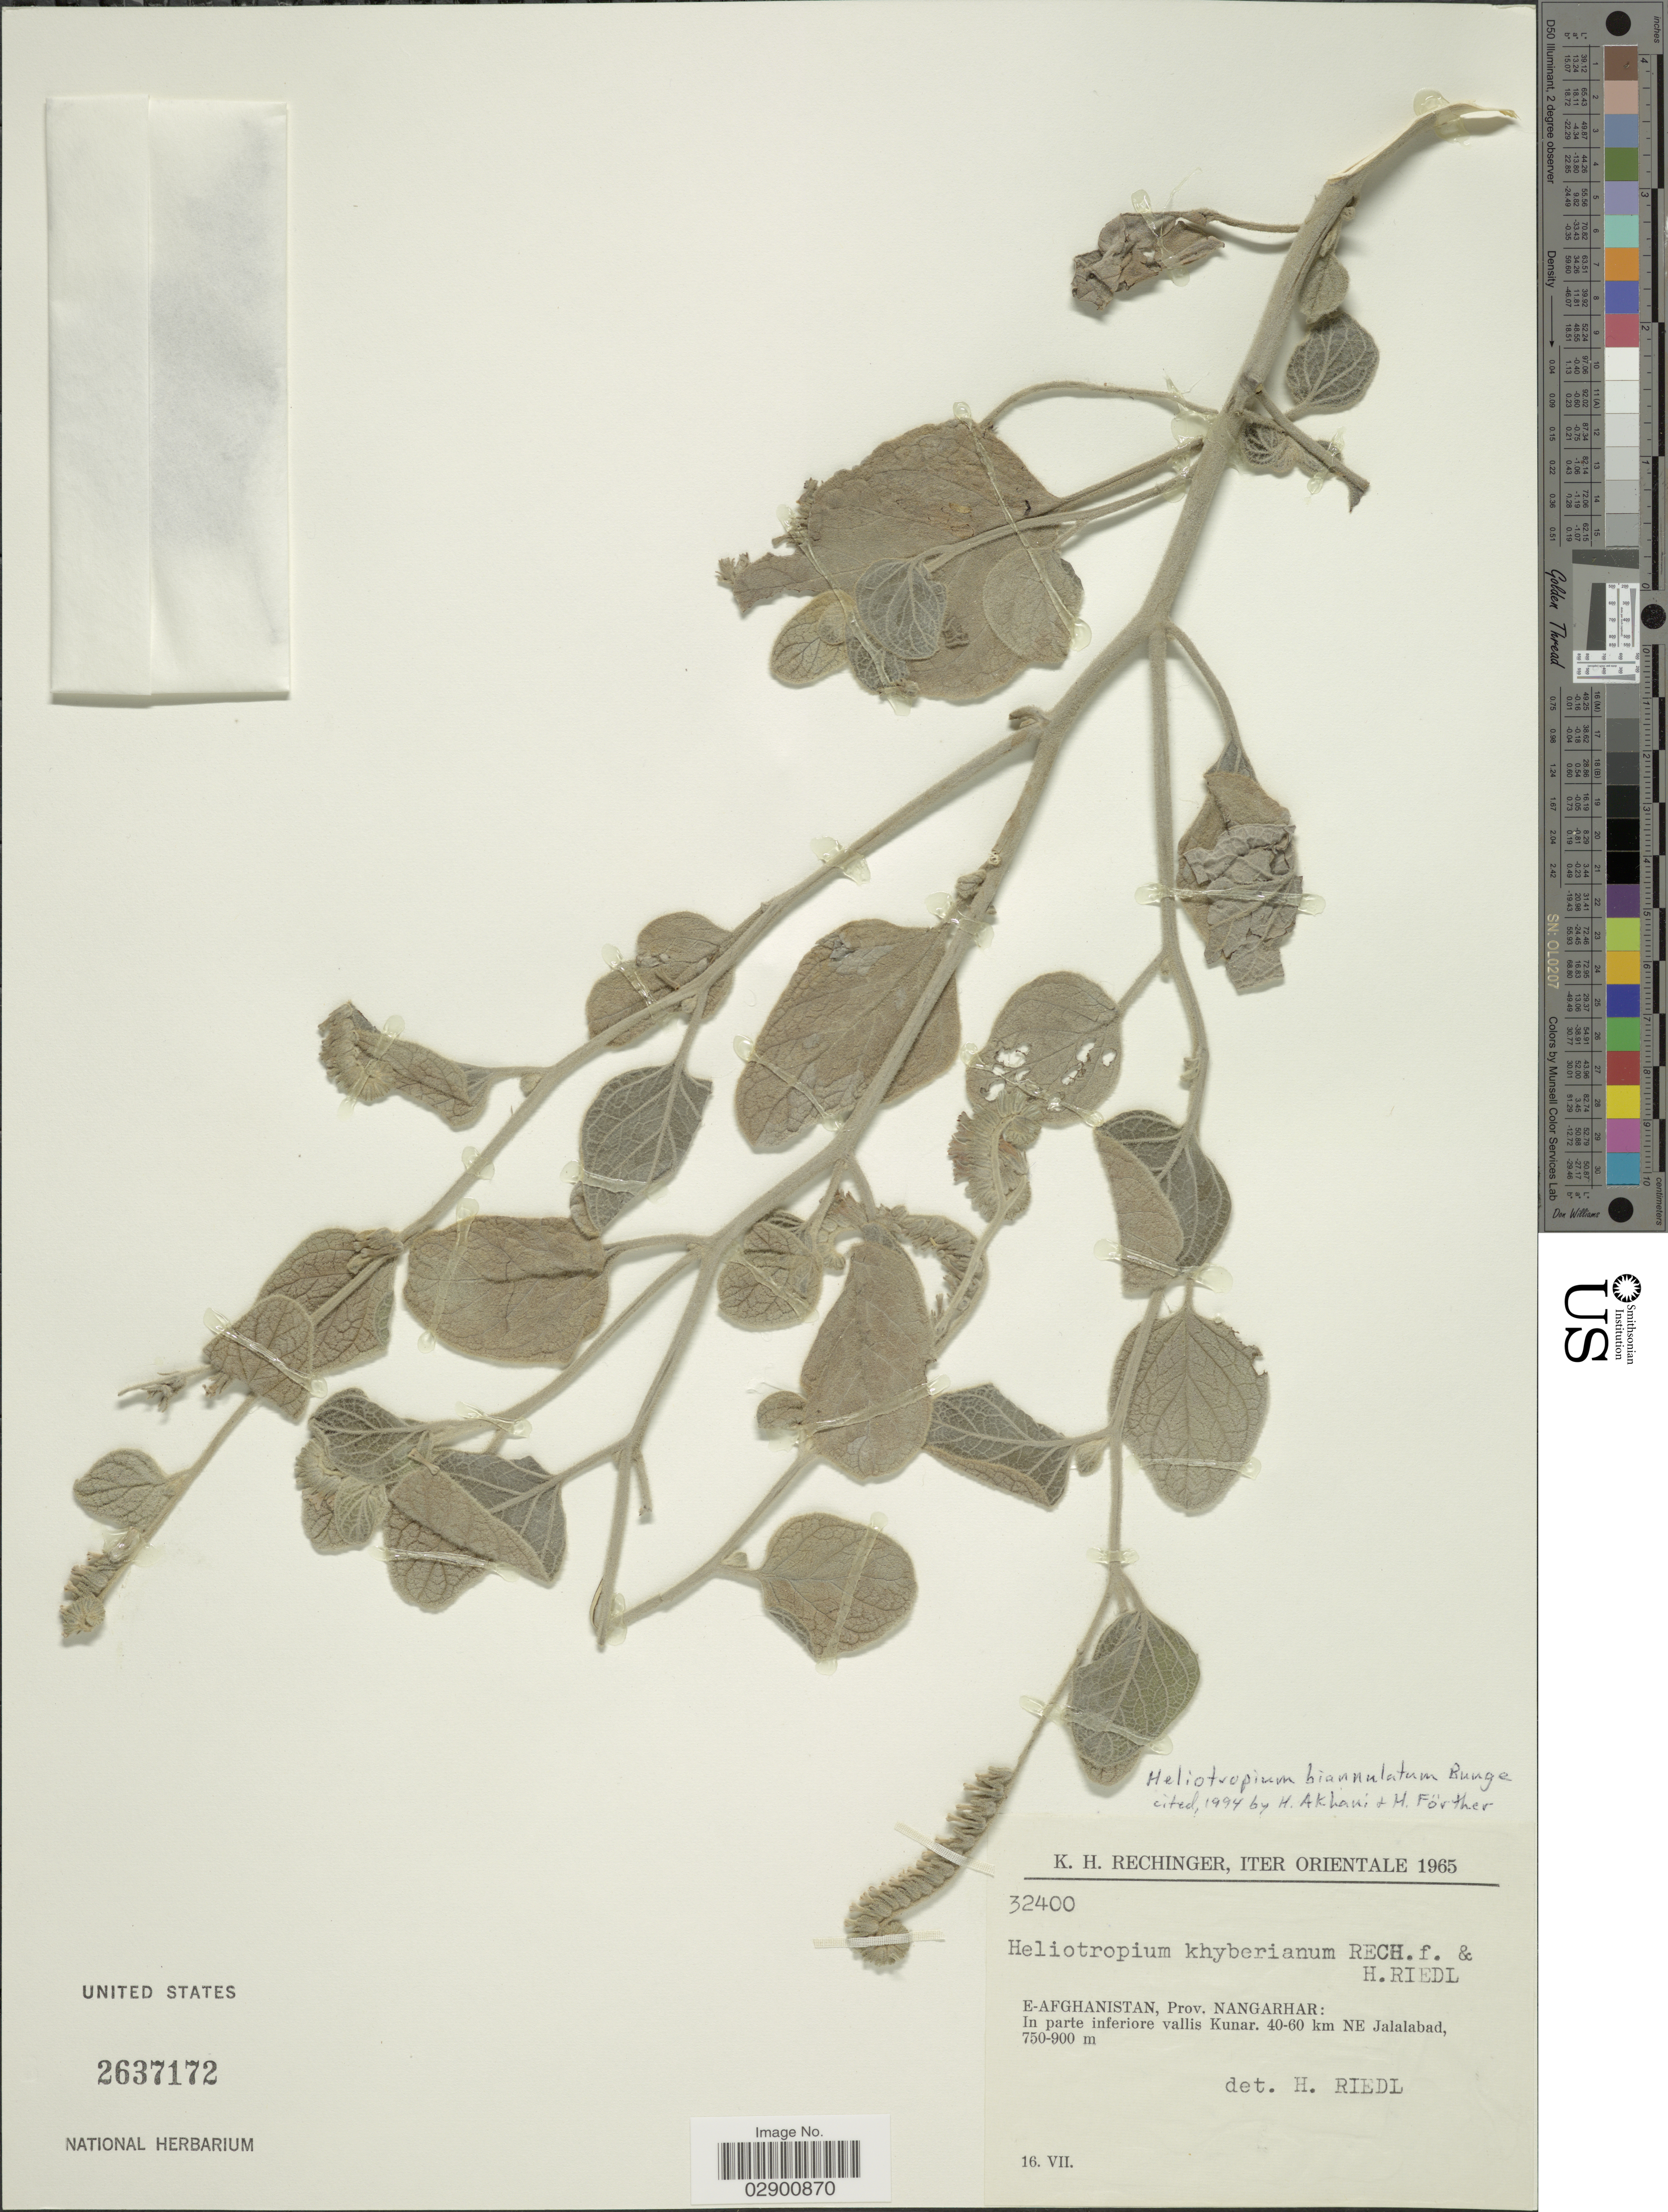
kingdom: Plantae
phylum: Tracheophyta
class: Magnoliopsida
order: Boraginales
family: Heliotropiaceae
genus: Heliotropium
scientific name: Heliotropium biannulatum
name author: Bunge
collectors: K. H. Rechinger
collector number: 32400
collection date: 1965-07-16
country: Afghanistan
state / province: Nangrahar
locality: E-Afghanistan, Prov. Nangarhar: In parte inferiore vallis Kunar. 40-60 km NE Jalalabad.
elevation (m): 750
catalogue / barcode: US 2637172